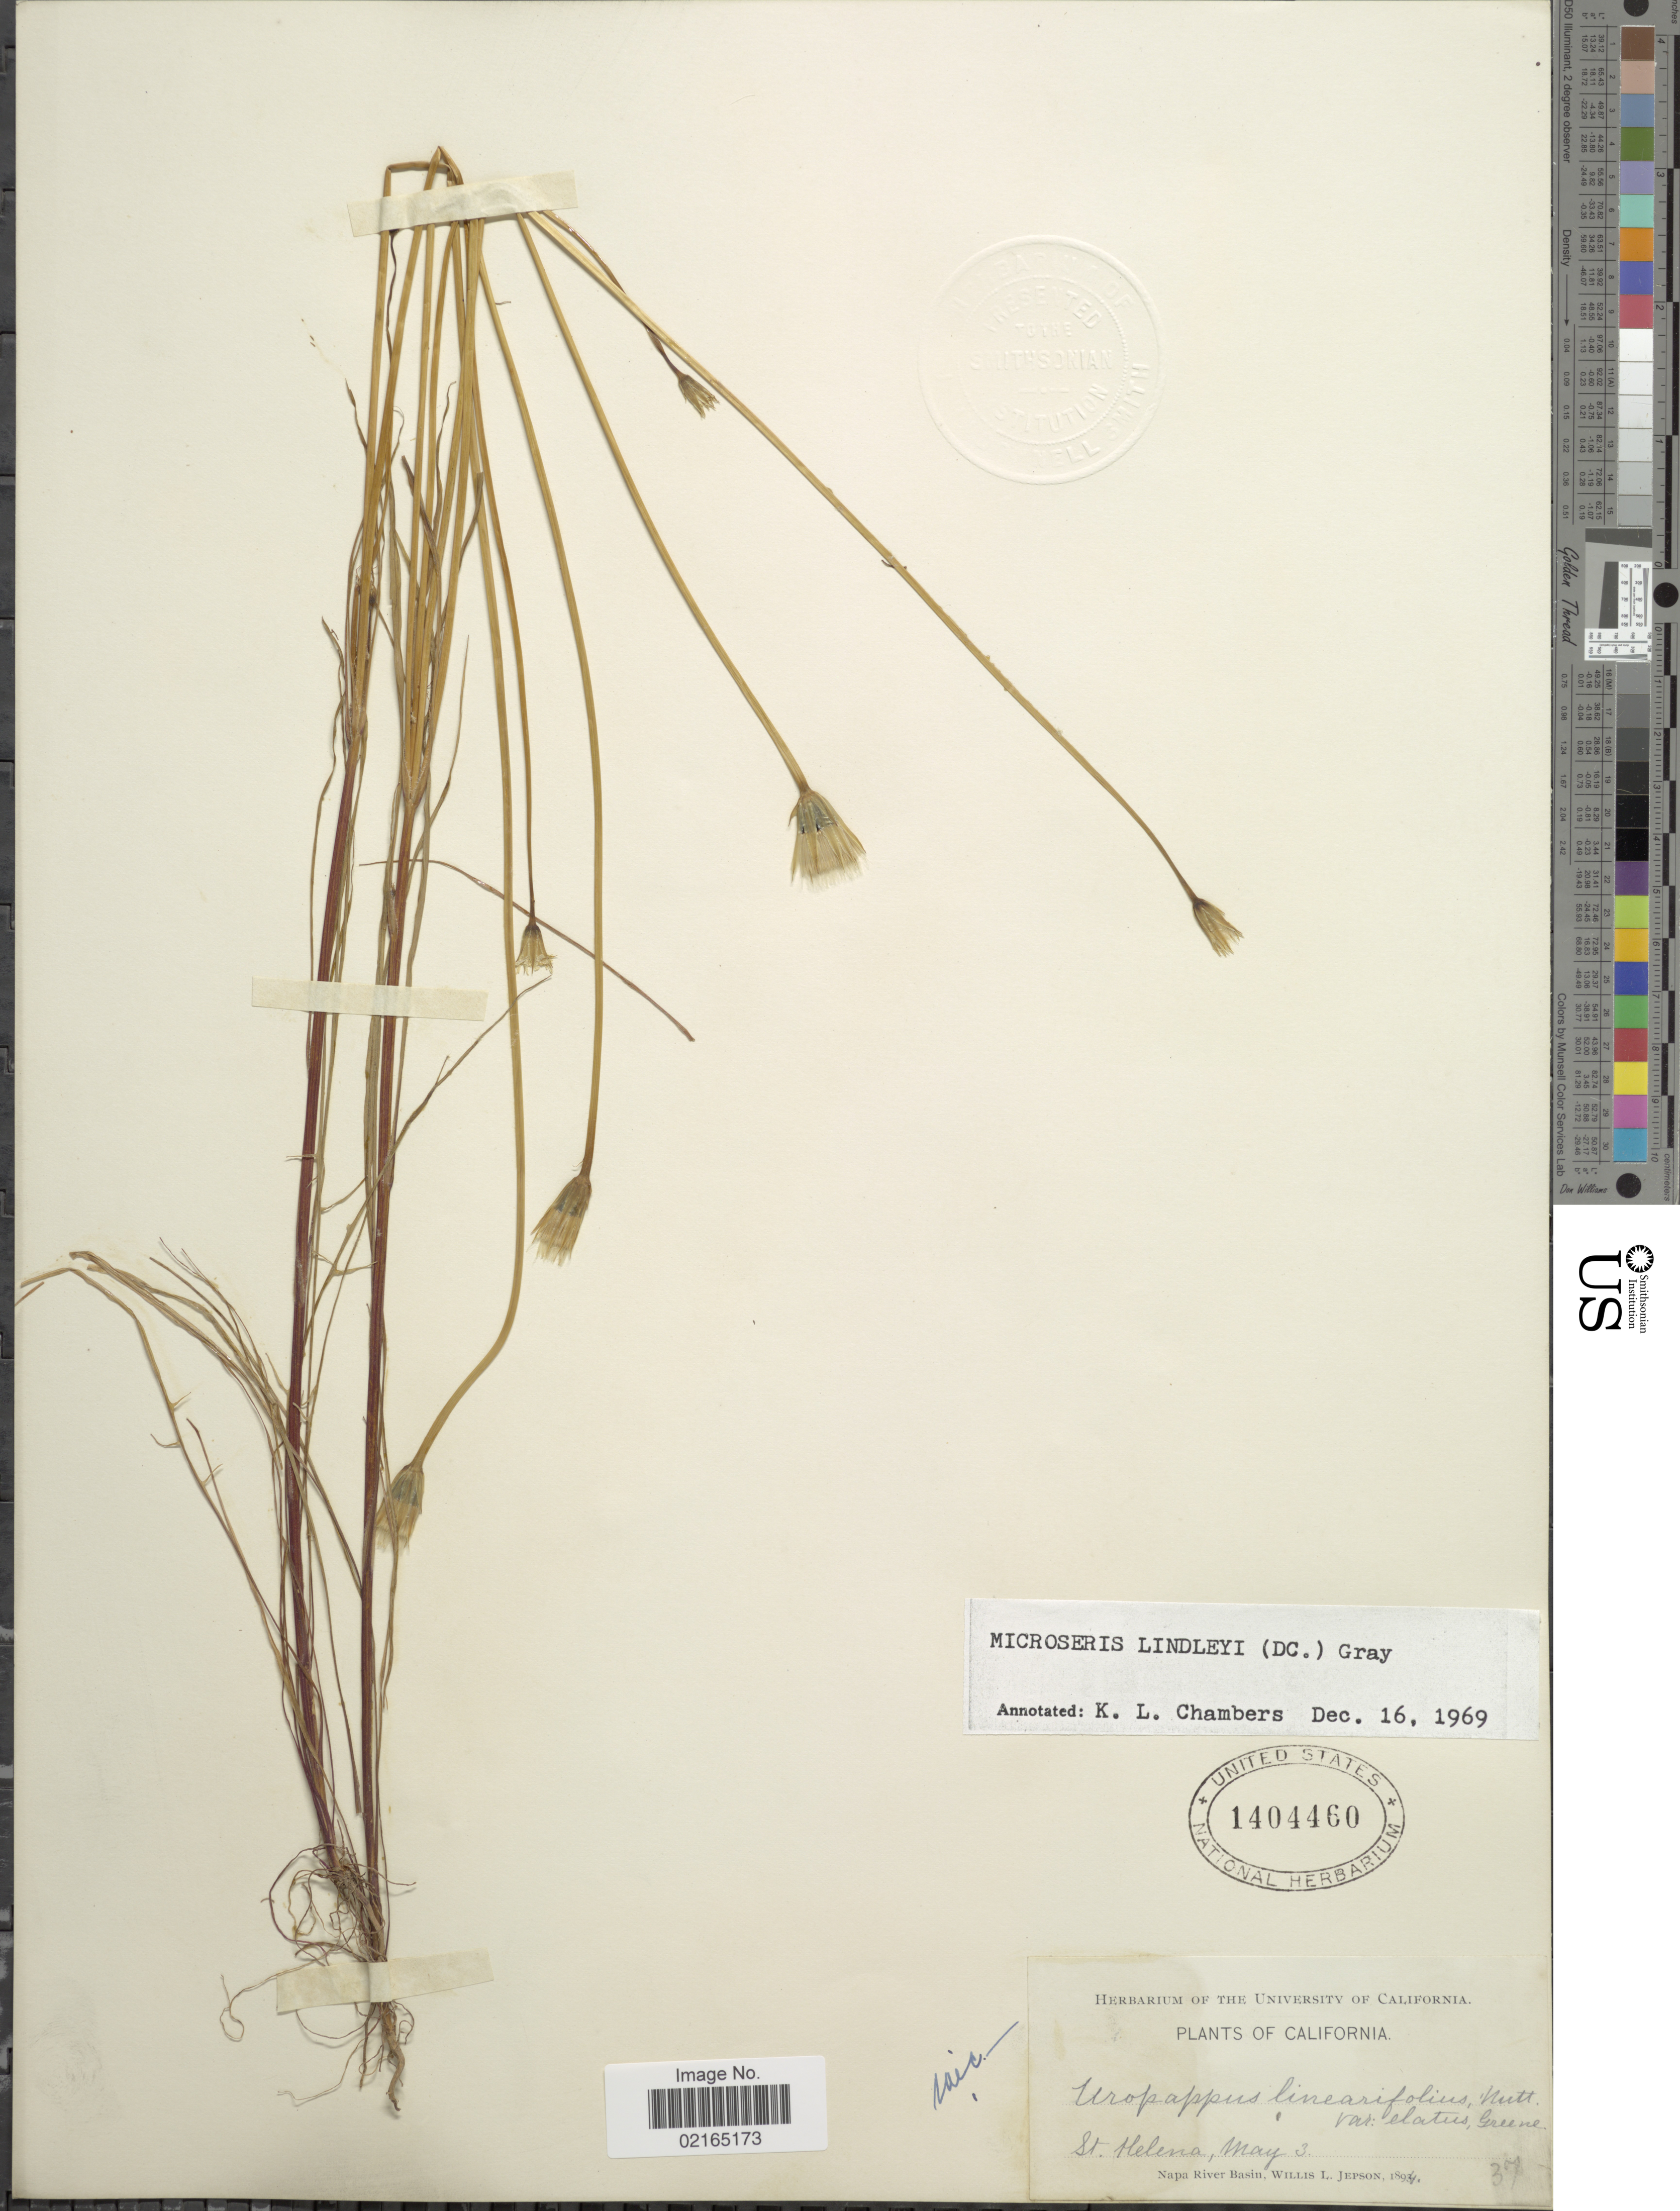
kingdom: Plantae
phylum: Tracheophyta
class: Magnoliopsida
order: Asterales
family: Asteraceae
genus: Uropappus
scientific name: Uropappus lindleyi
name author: (DC.) Nutt.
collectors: W. L. Jepson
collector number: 37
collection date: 1894-05-03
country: United States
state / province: California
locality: St. Helena.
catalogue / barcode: US 1404460